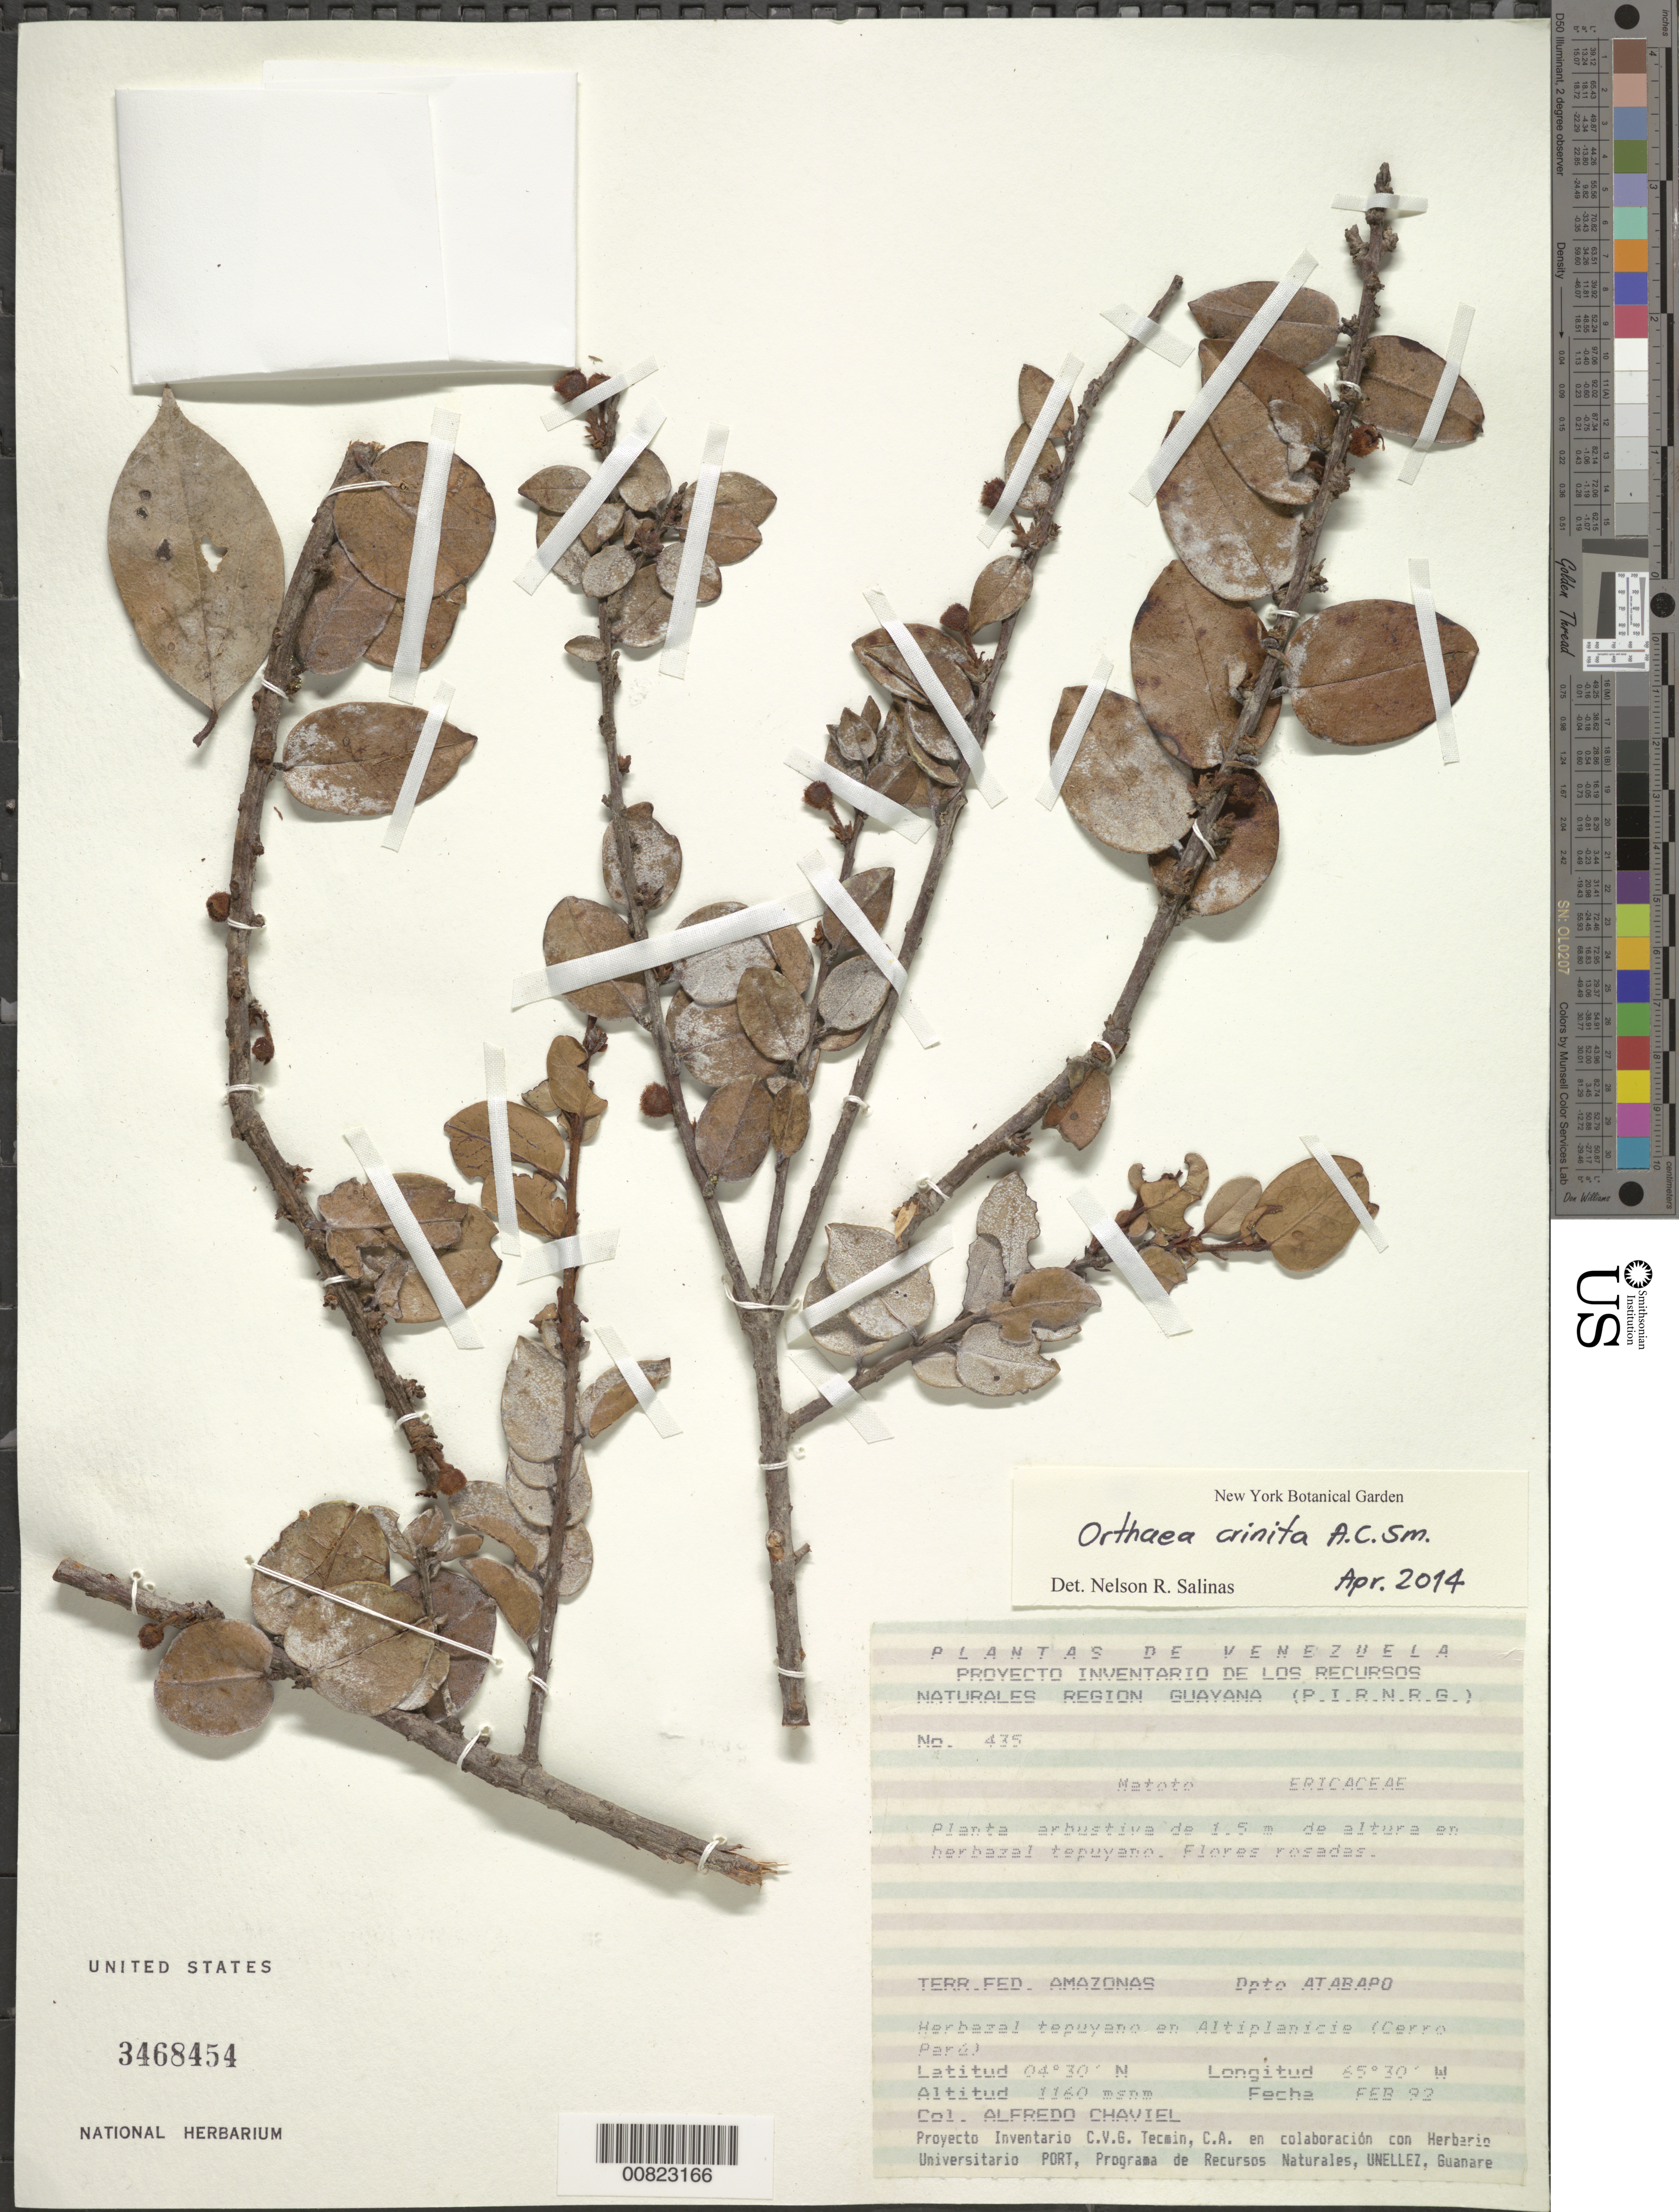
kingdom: Plantae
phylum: Tracheophyta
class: Magnoliopsida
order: Ericales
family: Ericaceae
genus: Orthaea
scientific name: Orthaea crinita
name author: A.C. Sm.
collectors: A. Chaviel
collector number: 435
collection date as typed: Feb-92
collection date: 1992-02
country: Venezuela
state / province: Amazonas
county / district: Atabapo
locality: Cerro Parú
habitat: Herbazal tepuyano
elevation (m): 1160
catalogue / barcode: US 3468454